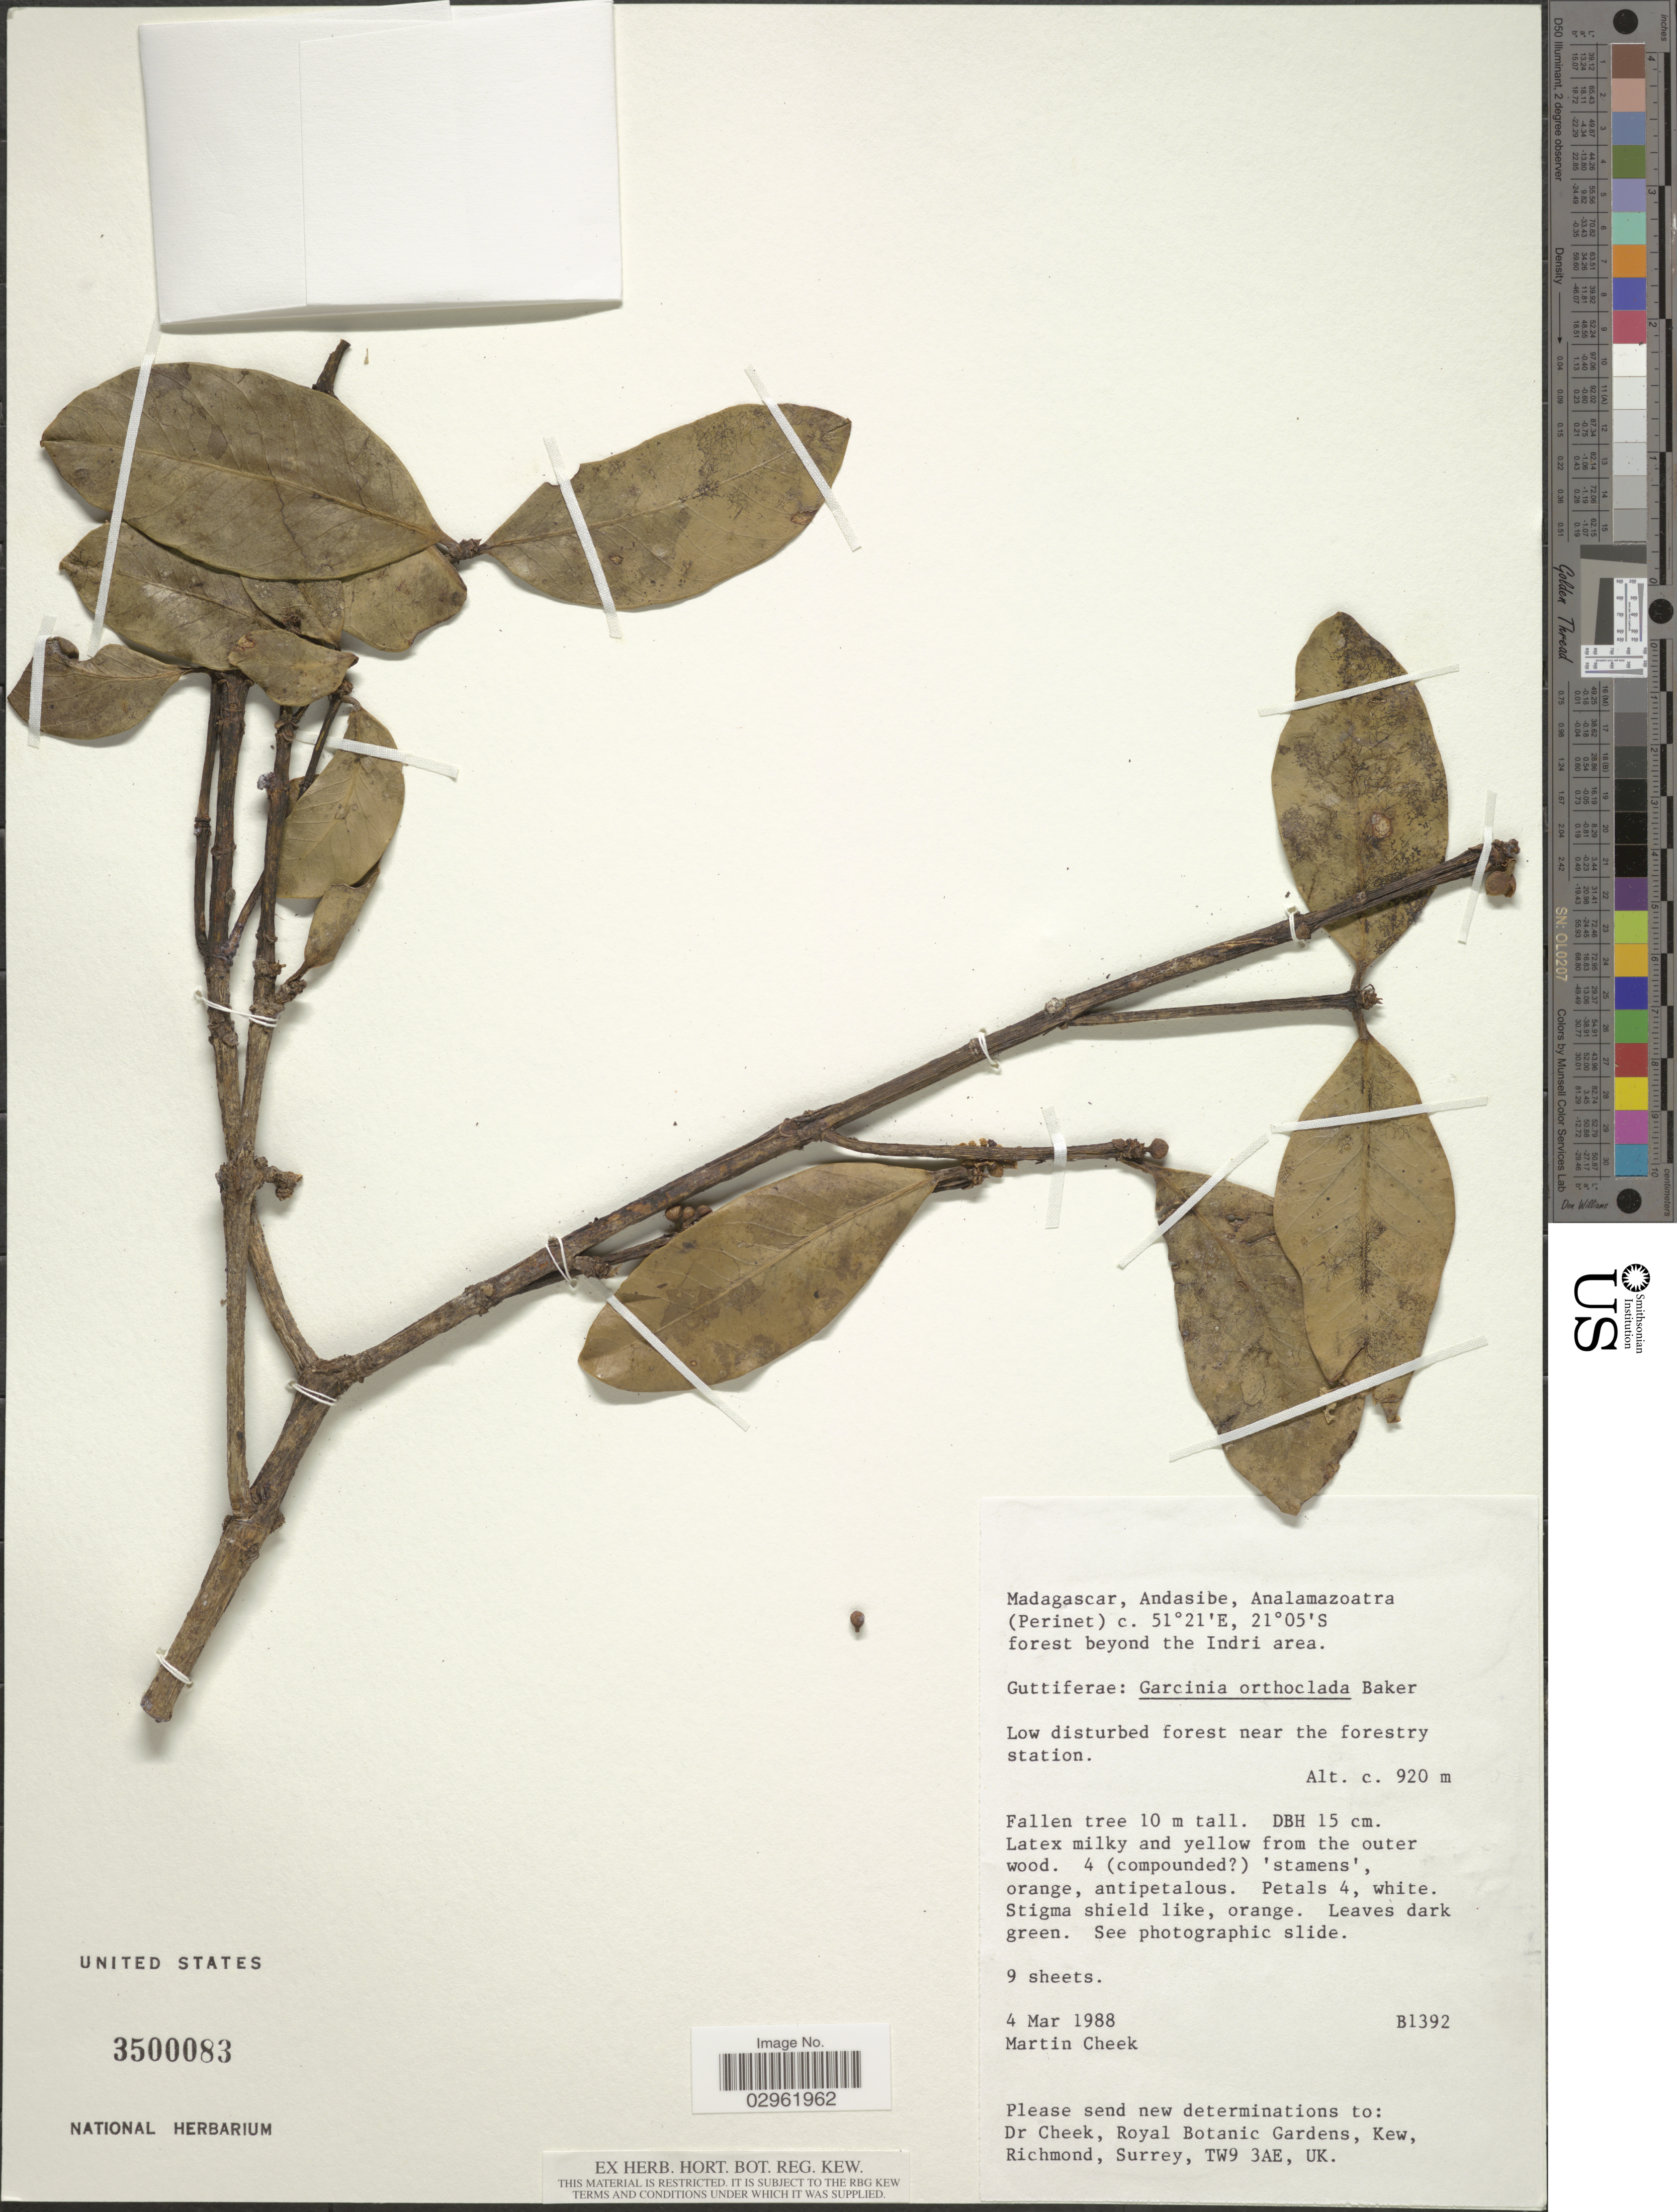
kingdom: Plantae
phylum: Tracheophyta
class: Magnoliopsida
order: Malpighiales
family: Clusiaceae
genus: Garcinia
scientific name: Garcinia orthoclada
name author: Baker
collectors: M. Cheek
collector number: B1392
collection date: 1988-03-04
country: Madagascar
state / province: Analamanga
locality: Andasibe, (Perinet) forest beyond the Indri area.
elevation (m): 920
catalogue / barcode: US 3500083